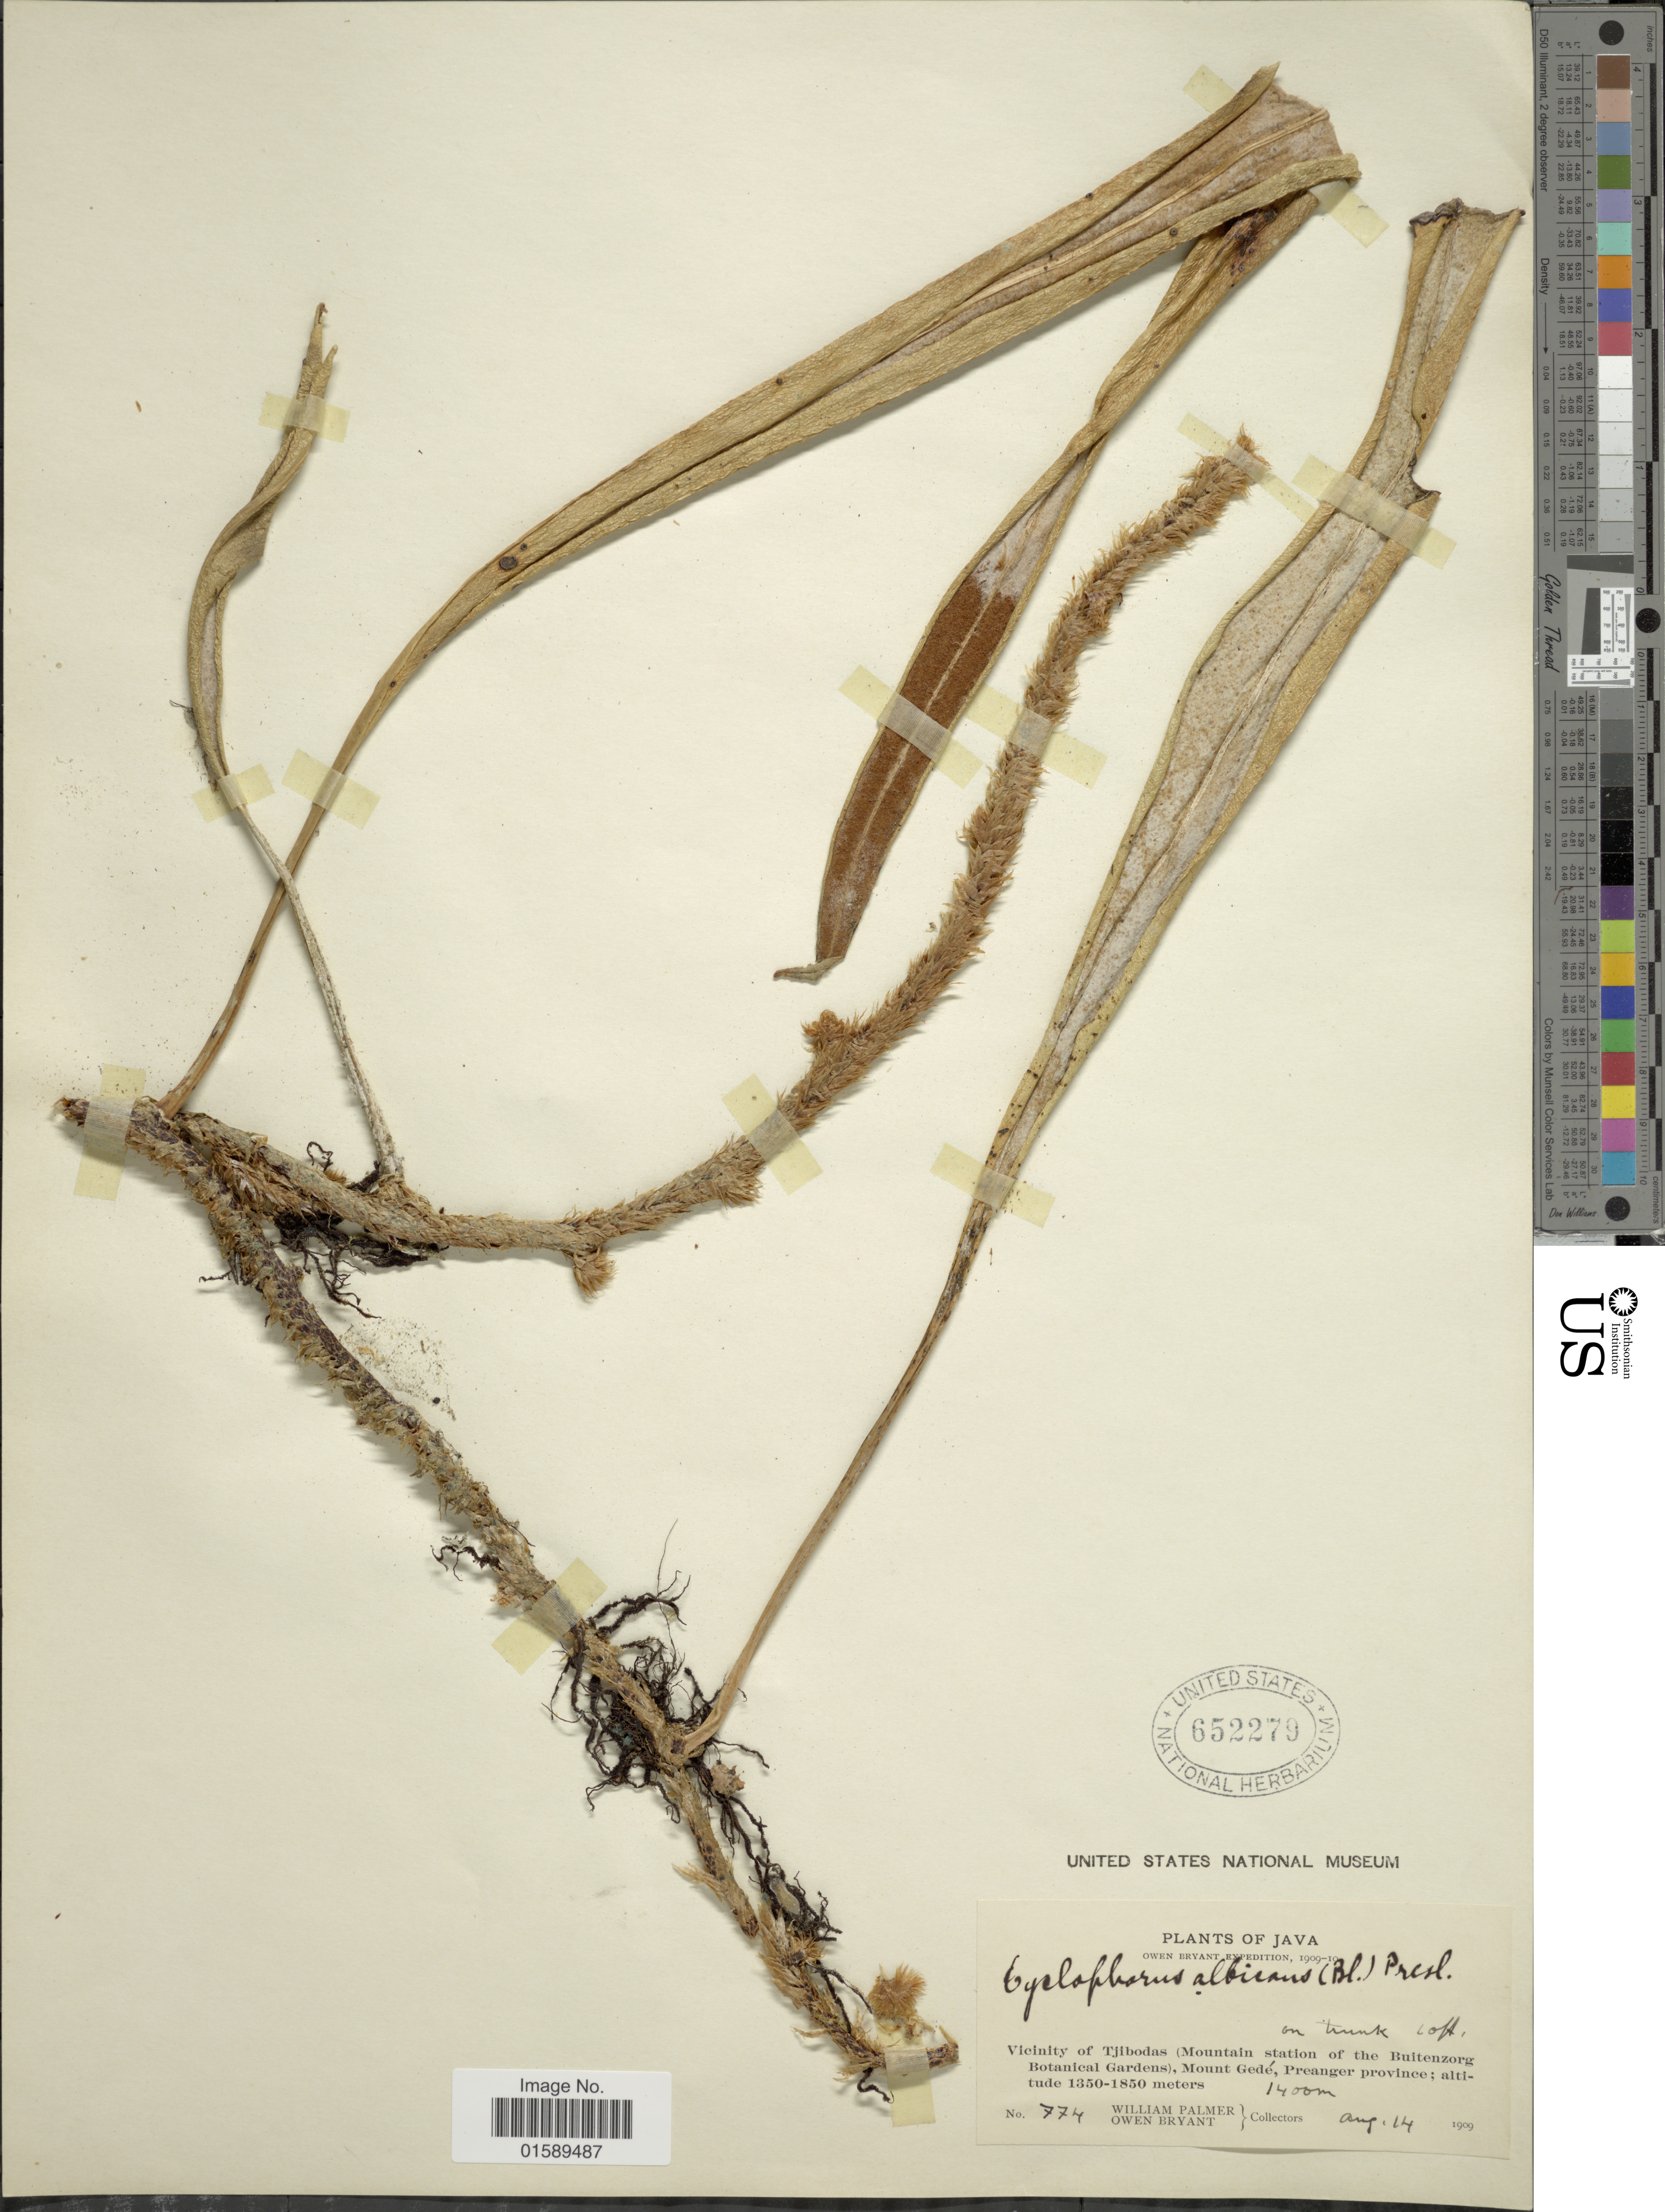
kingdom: Plantae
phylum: Tracheophyta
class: Polypodiopsida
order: Polypodiales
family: Polypodiaceae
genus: Pyrrosia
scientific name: Pyrrosia albicans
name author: (Blume) Ching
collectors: W. Palmer & O. Bryant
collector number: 774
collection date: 1909-08-14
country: Indonesia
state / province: Java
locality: Java, Vicinity of Tjbodas (Mountain station of the Buitenzorg Botanical Gardens), Mount Gede, Preanger province .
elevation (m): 1400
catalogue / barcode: US 652279